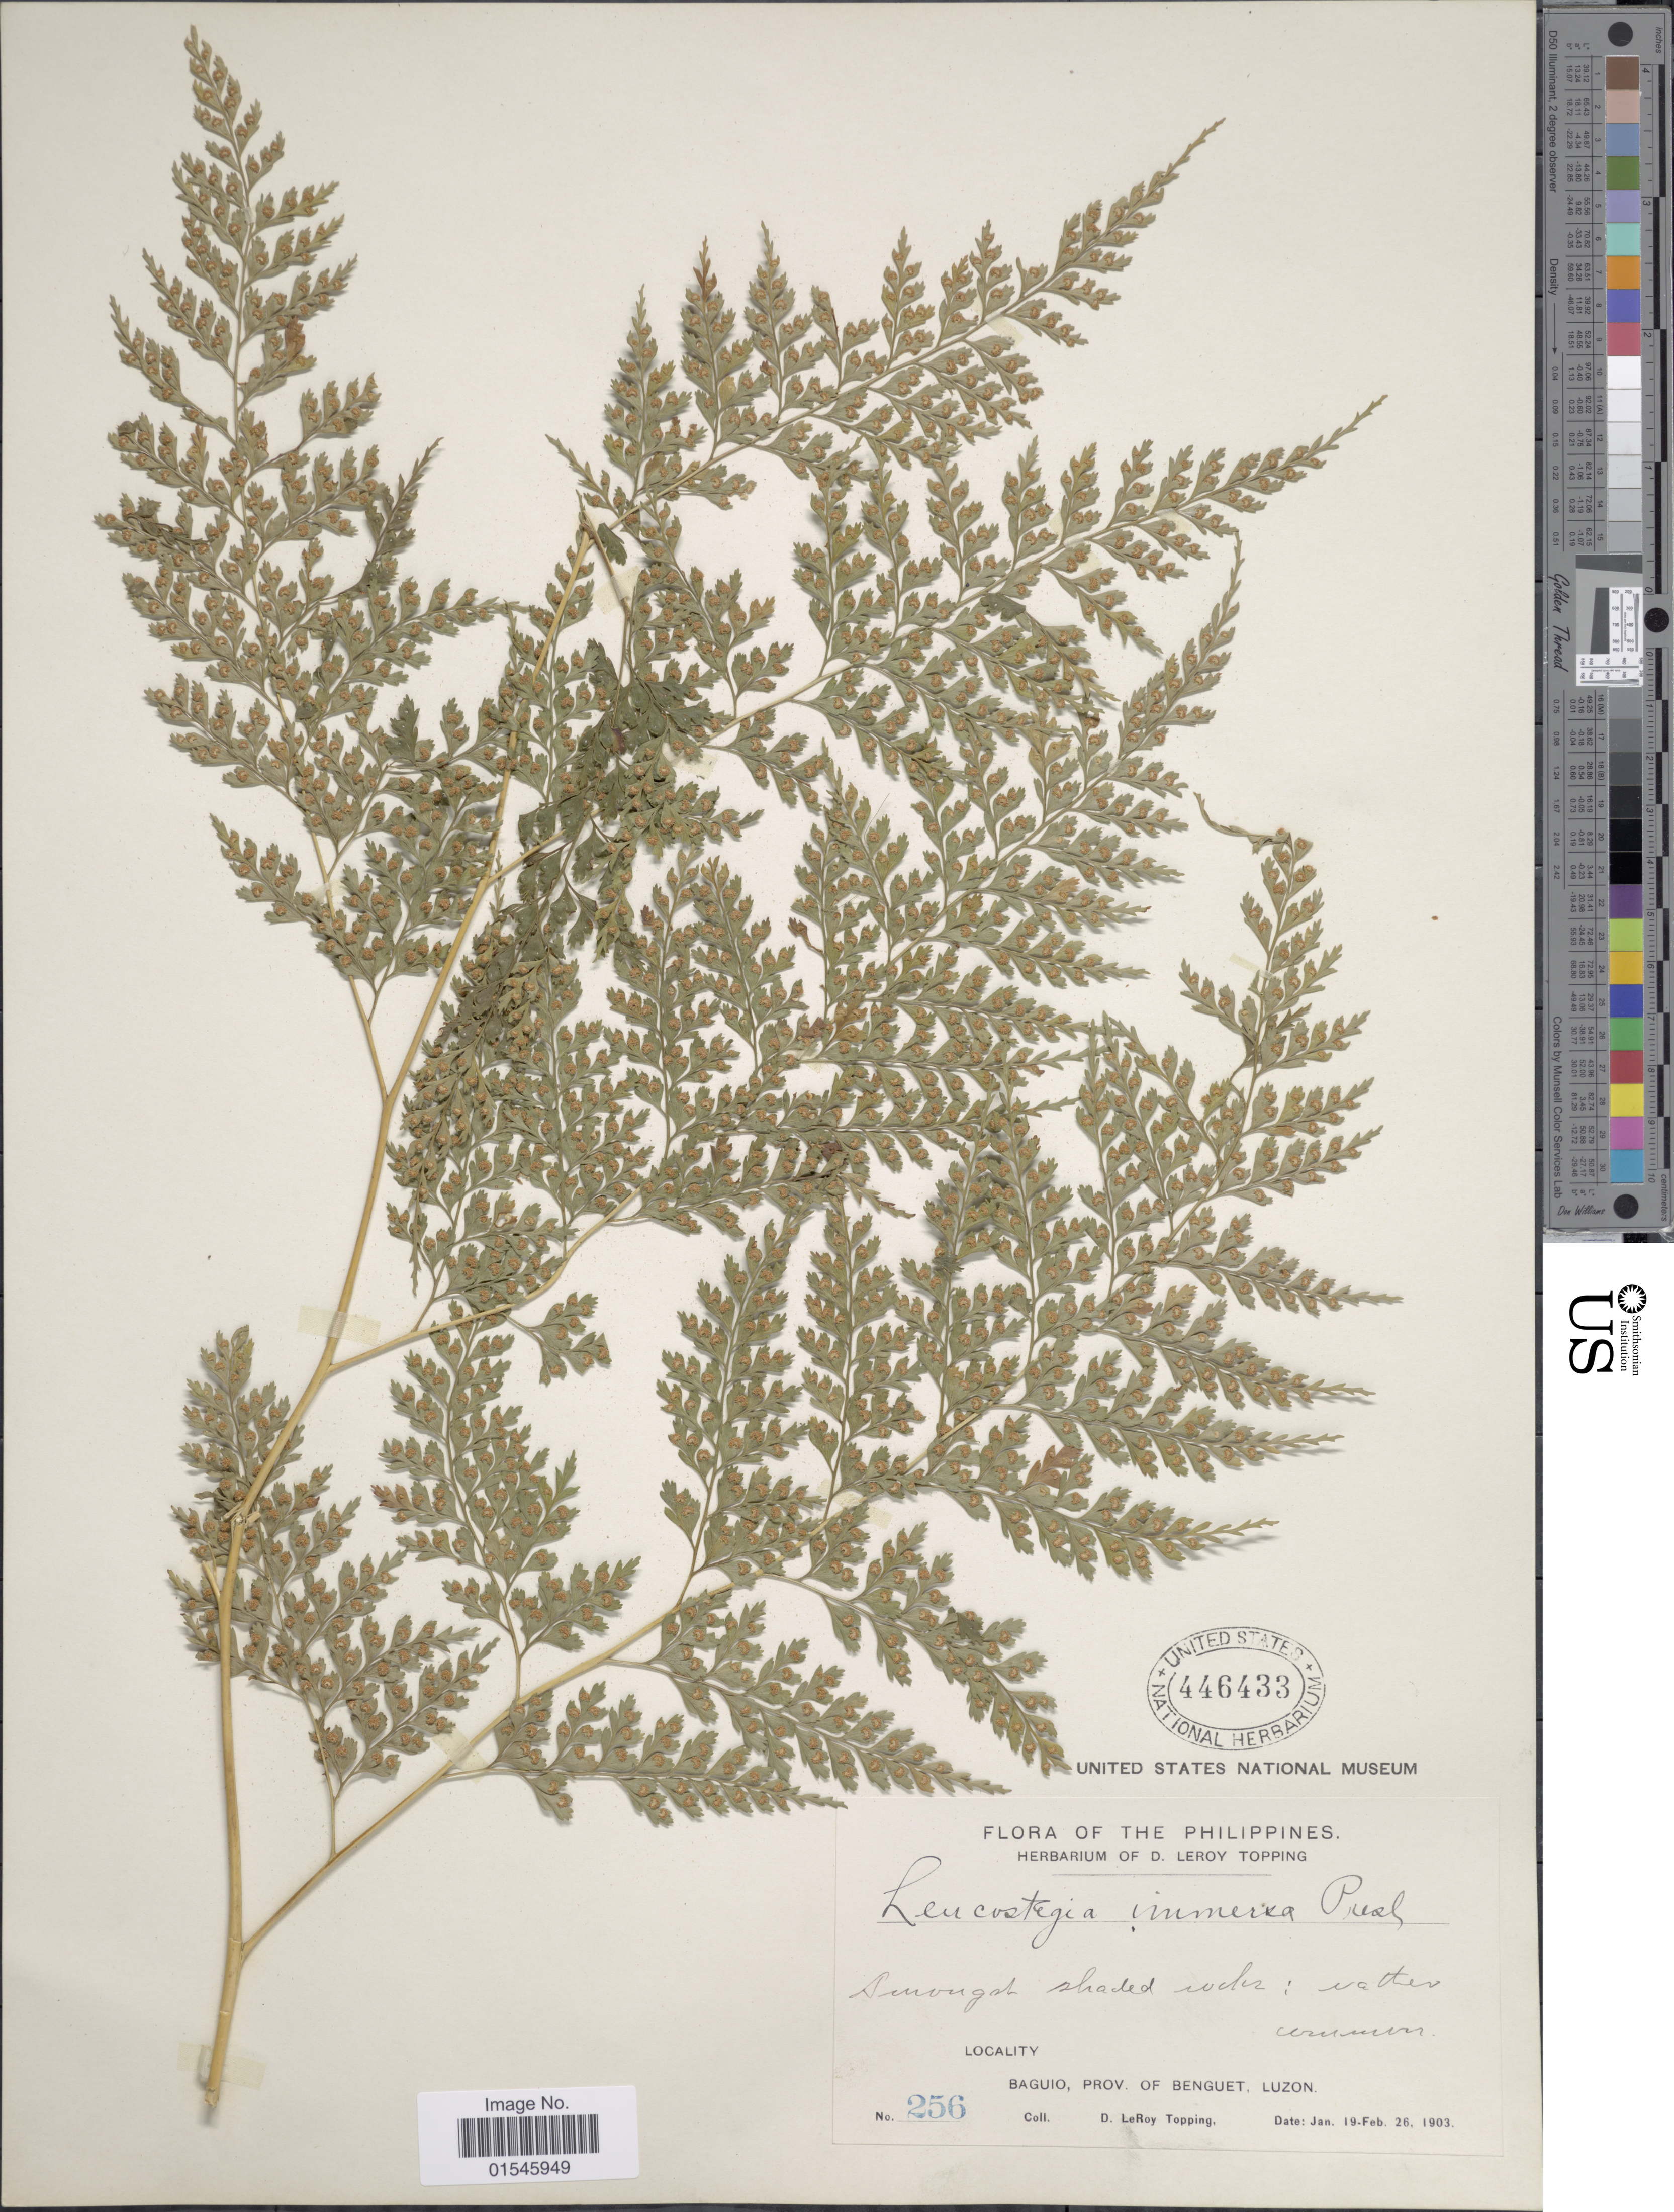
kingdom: Plantae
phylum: Tracheophyta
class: Polypodiopsida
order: Polypodiales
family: Hypodematiaceae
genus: Leucostegia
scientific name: Leucostegia truncata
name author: (D. Don) Fraser-Jenk.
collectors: D. L. Topping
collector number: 256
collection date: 1903-01-19/1903-02-26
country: Philippines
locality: Baguio, Prov. of Benguet, Luzon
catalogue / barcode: US 446433